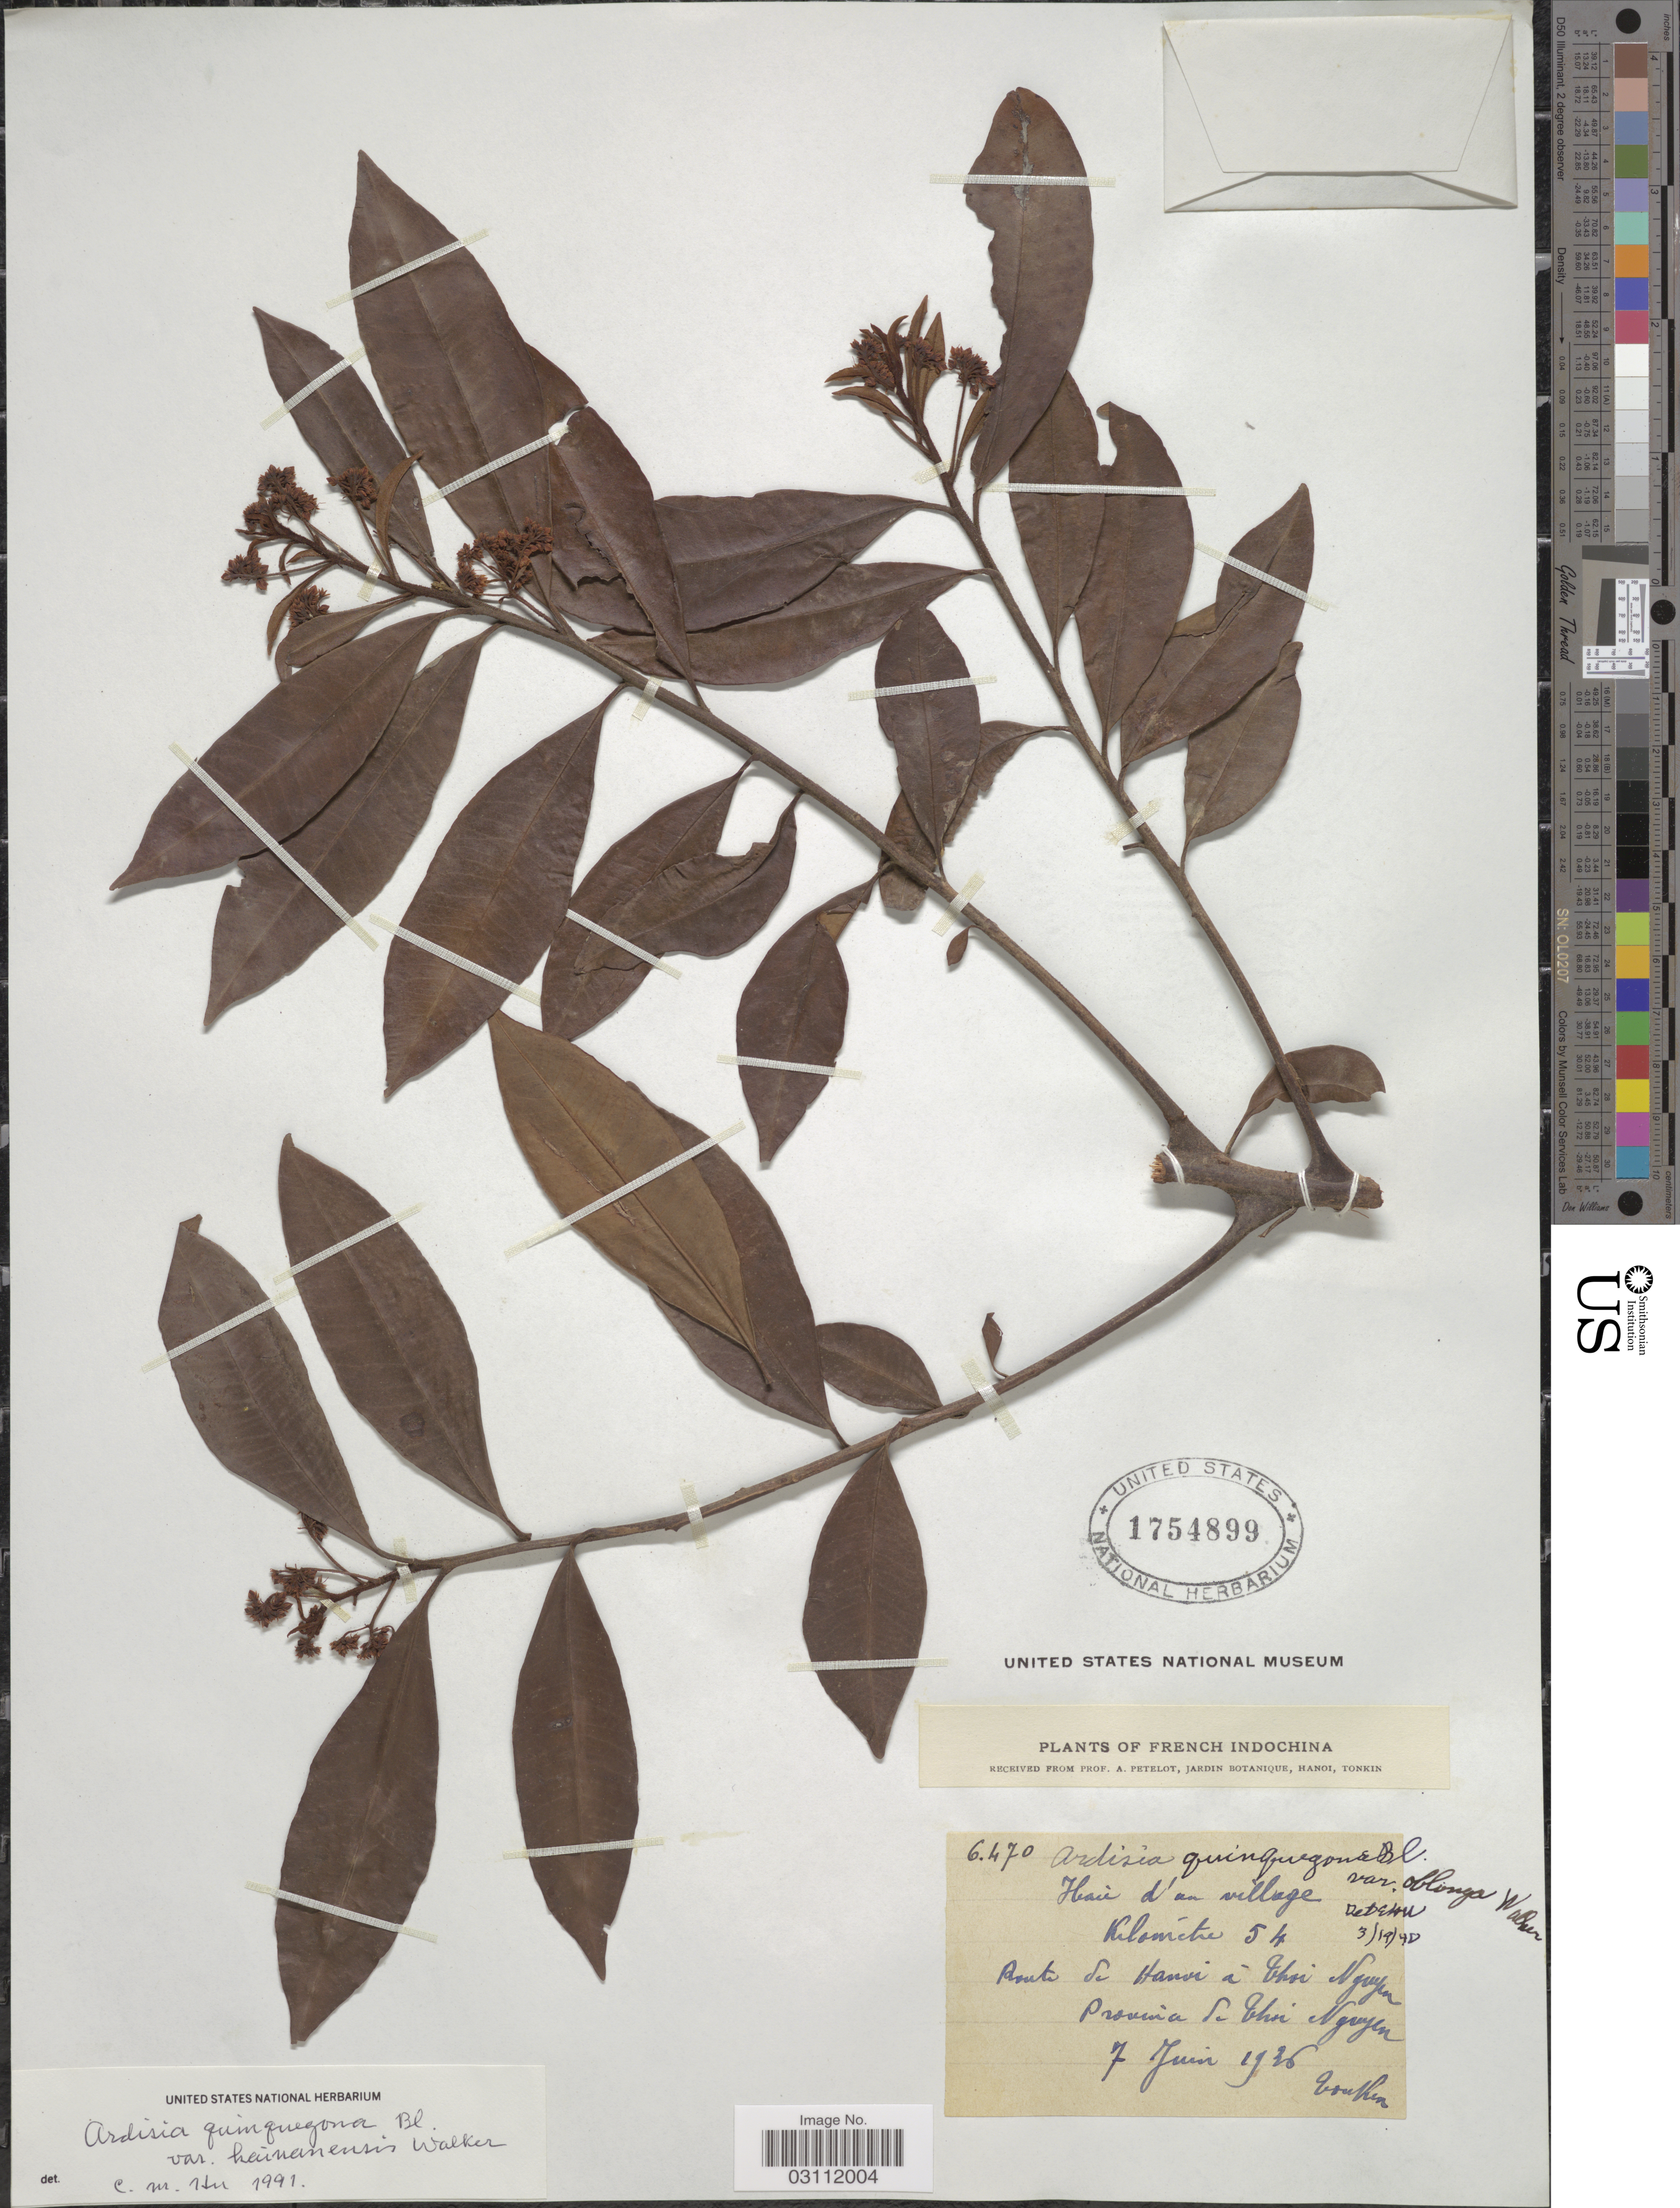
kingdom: Plantae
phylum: Tracheophyta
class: Magnoliopsida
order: Ericales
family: Primulaceae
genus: Ardisia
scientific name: Ardisia quinquegona var. oblonga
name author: E. Walker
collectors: A. Petelot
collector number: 6470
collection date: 1936-06-07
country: Vietnam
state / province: Thai Nguyen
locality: French Indochina, Haie d'un village Kilometre 54, Route de Hanvi á ThaiNguyen, Province de Thai Nguyen.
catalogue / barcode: US 1754899